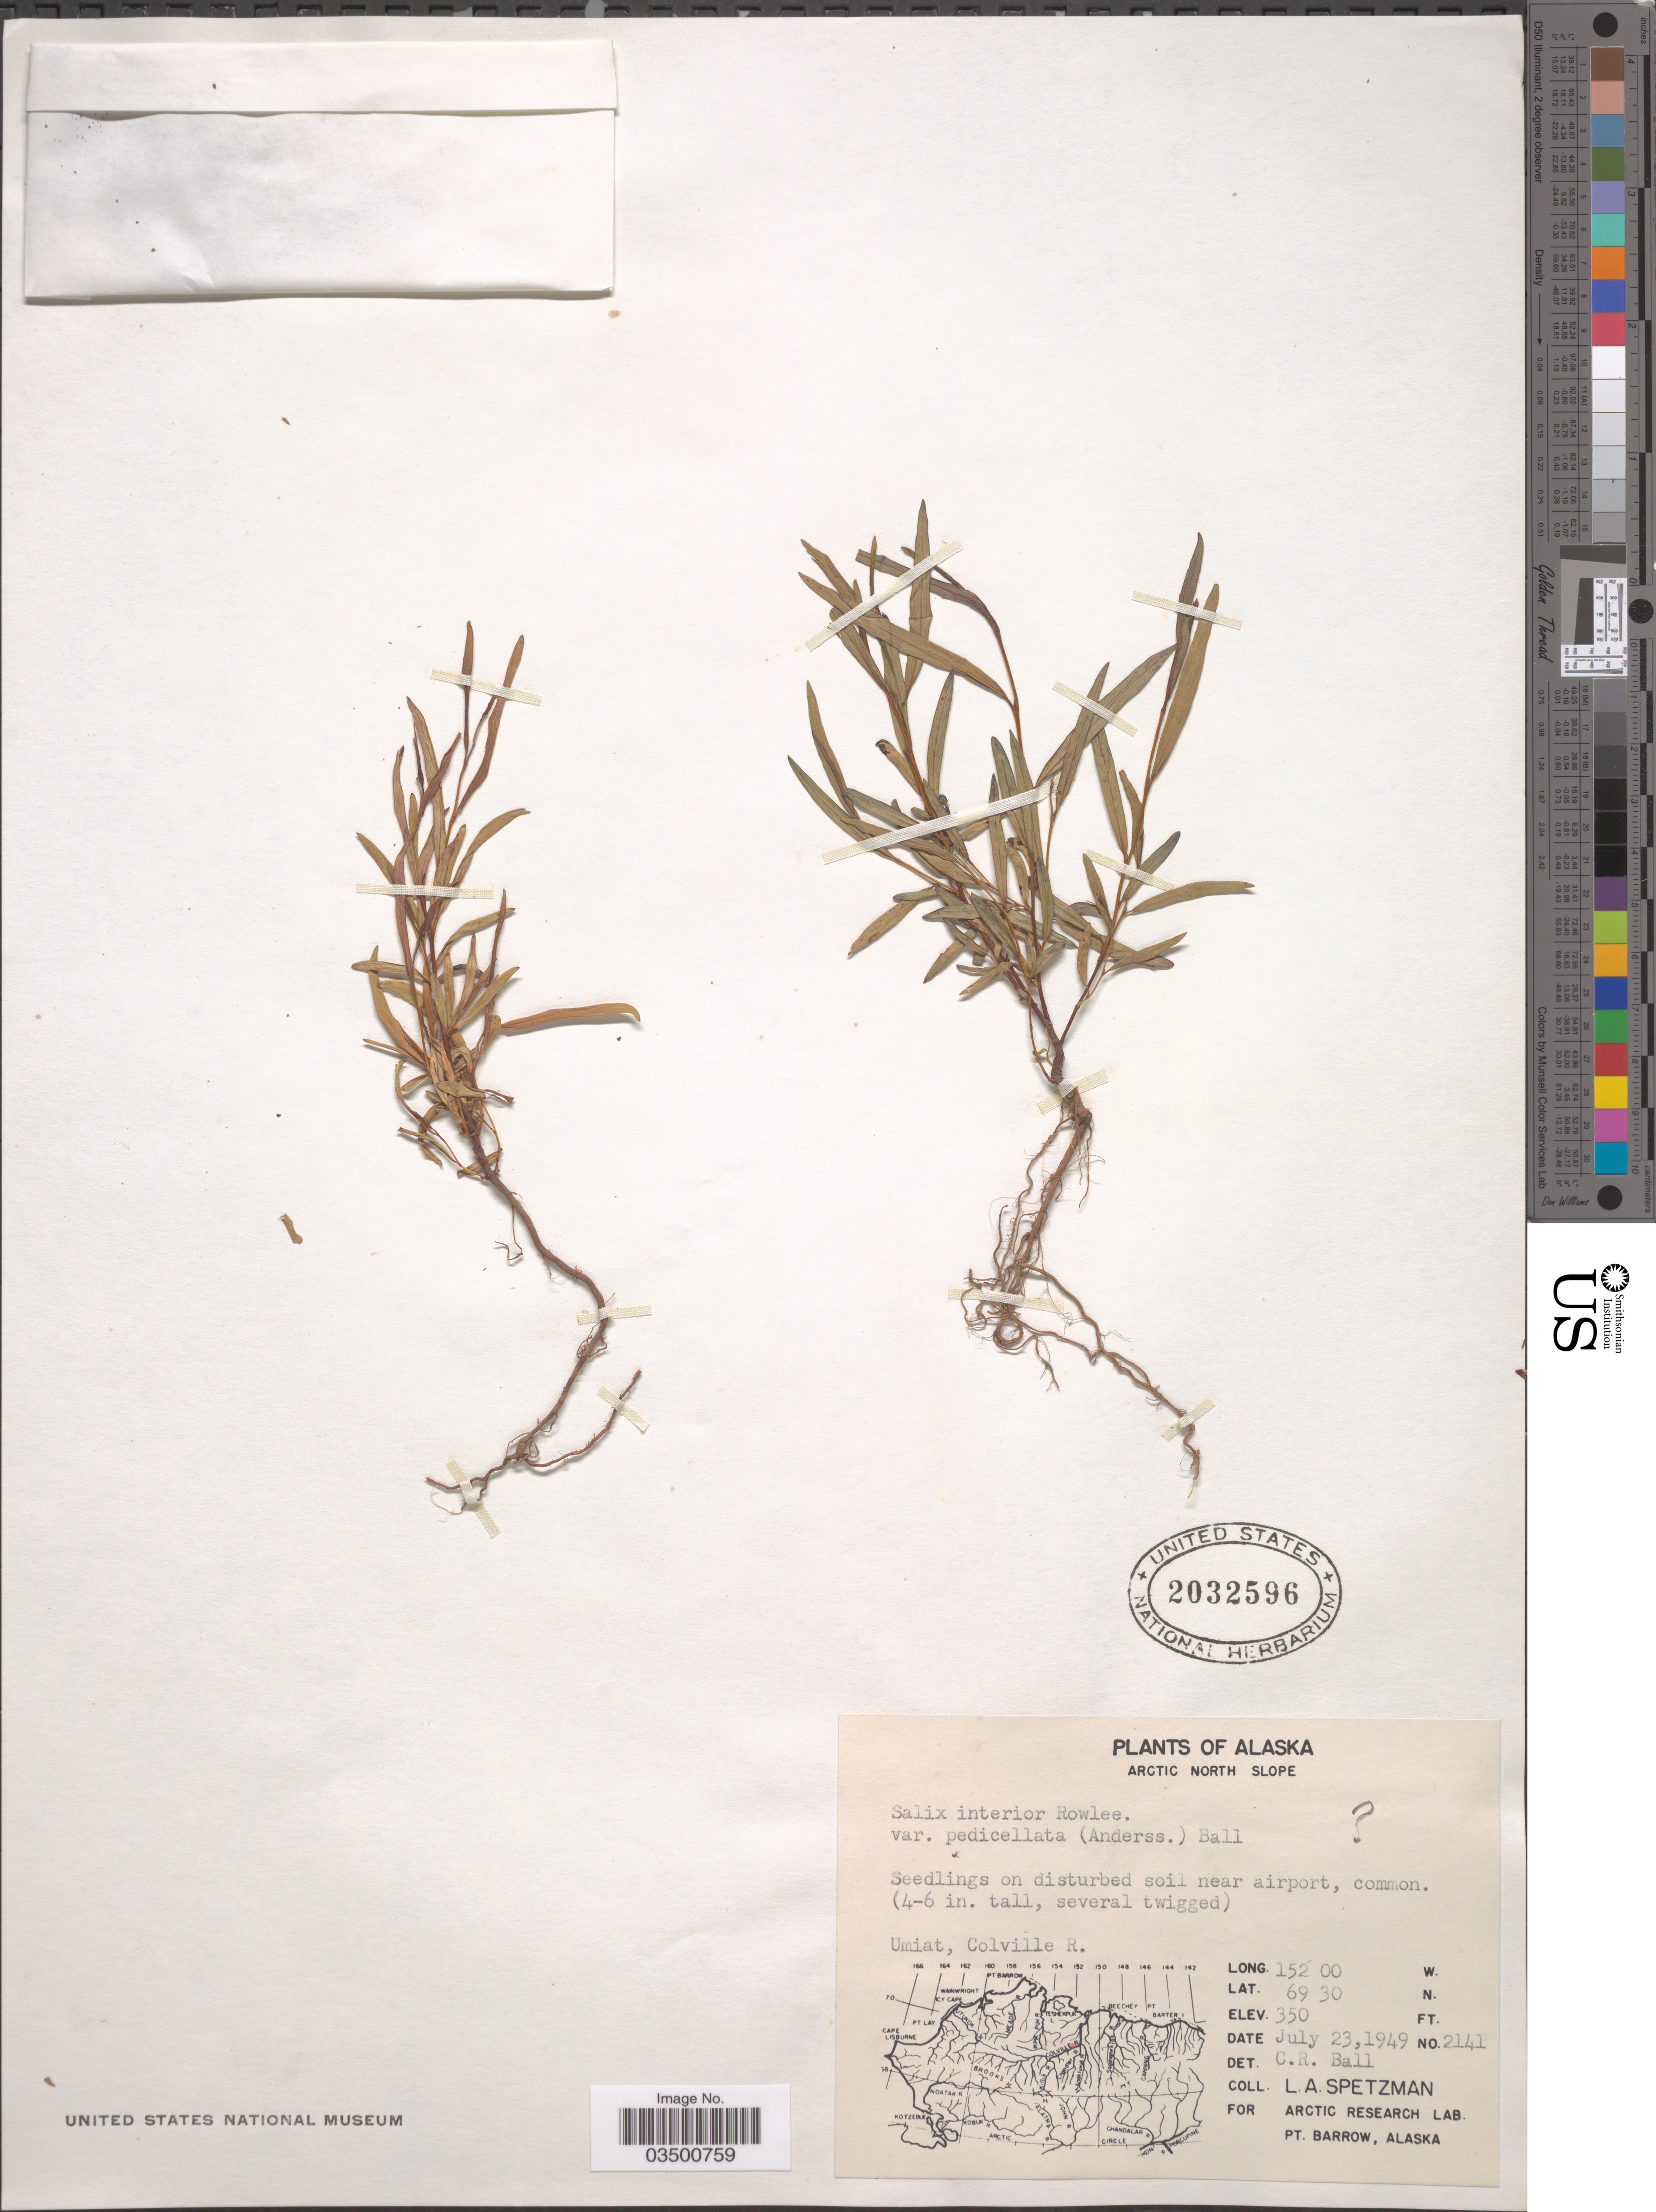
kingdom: Plantae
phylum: Tracheophyta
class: Magnoliopsida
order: Malpighiales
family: Salicaceae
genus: Salix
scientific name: Salix interior var. pedicellata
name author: (Andersson) C.R. Ball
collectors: L. Spetzman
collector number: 2141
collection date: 1949-07-23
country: United States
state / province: Alaska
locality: Arctic North Slope. Umiat, Colville R.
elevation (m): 107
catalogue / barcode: US 2032596